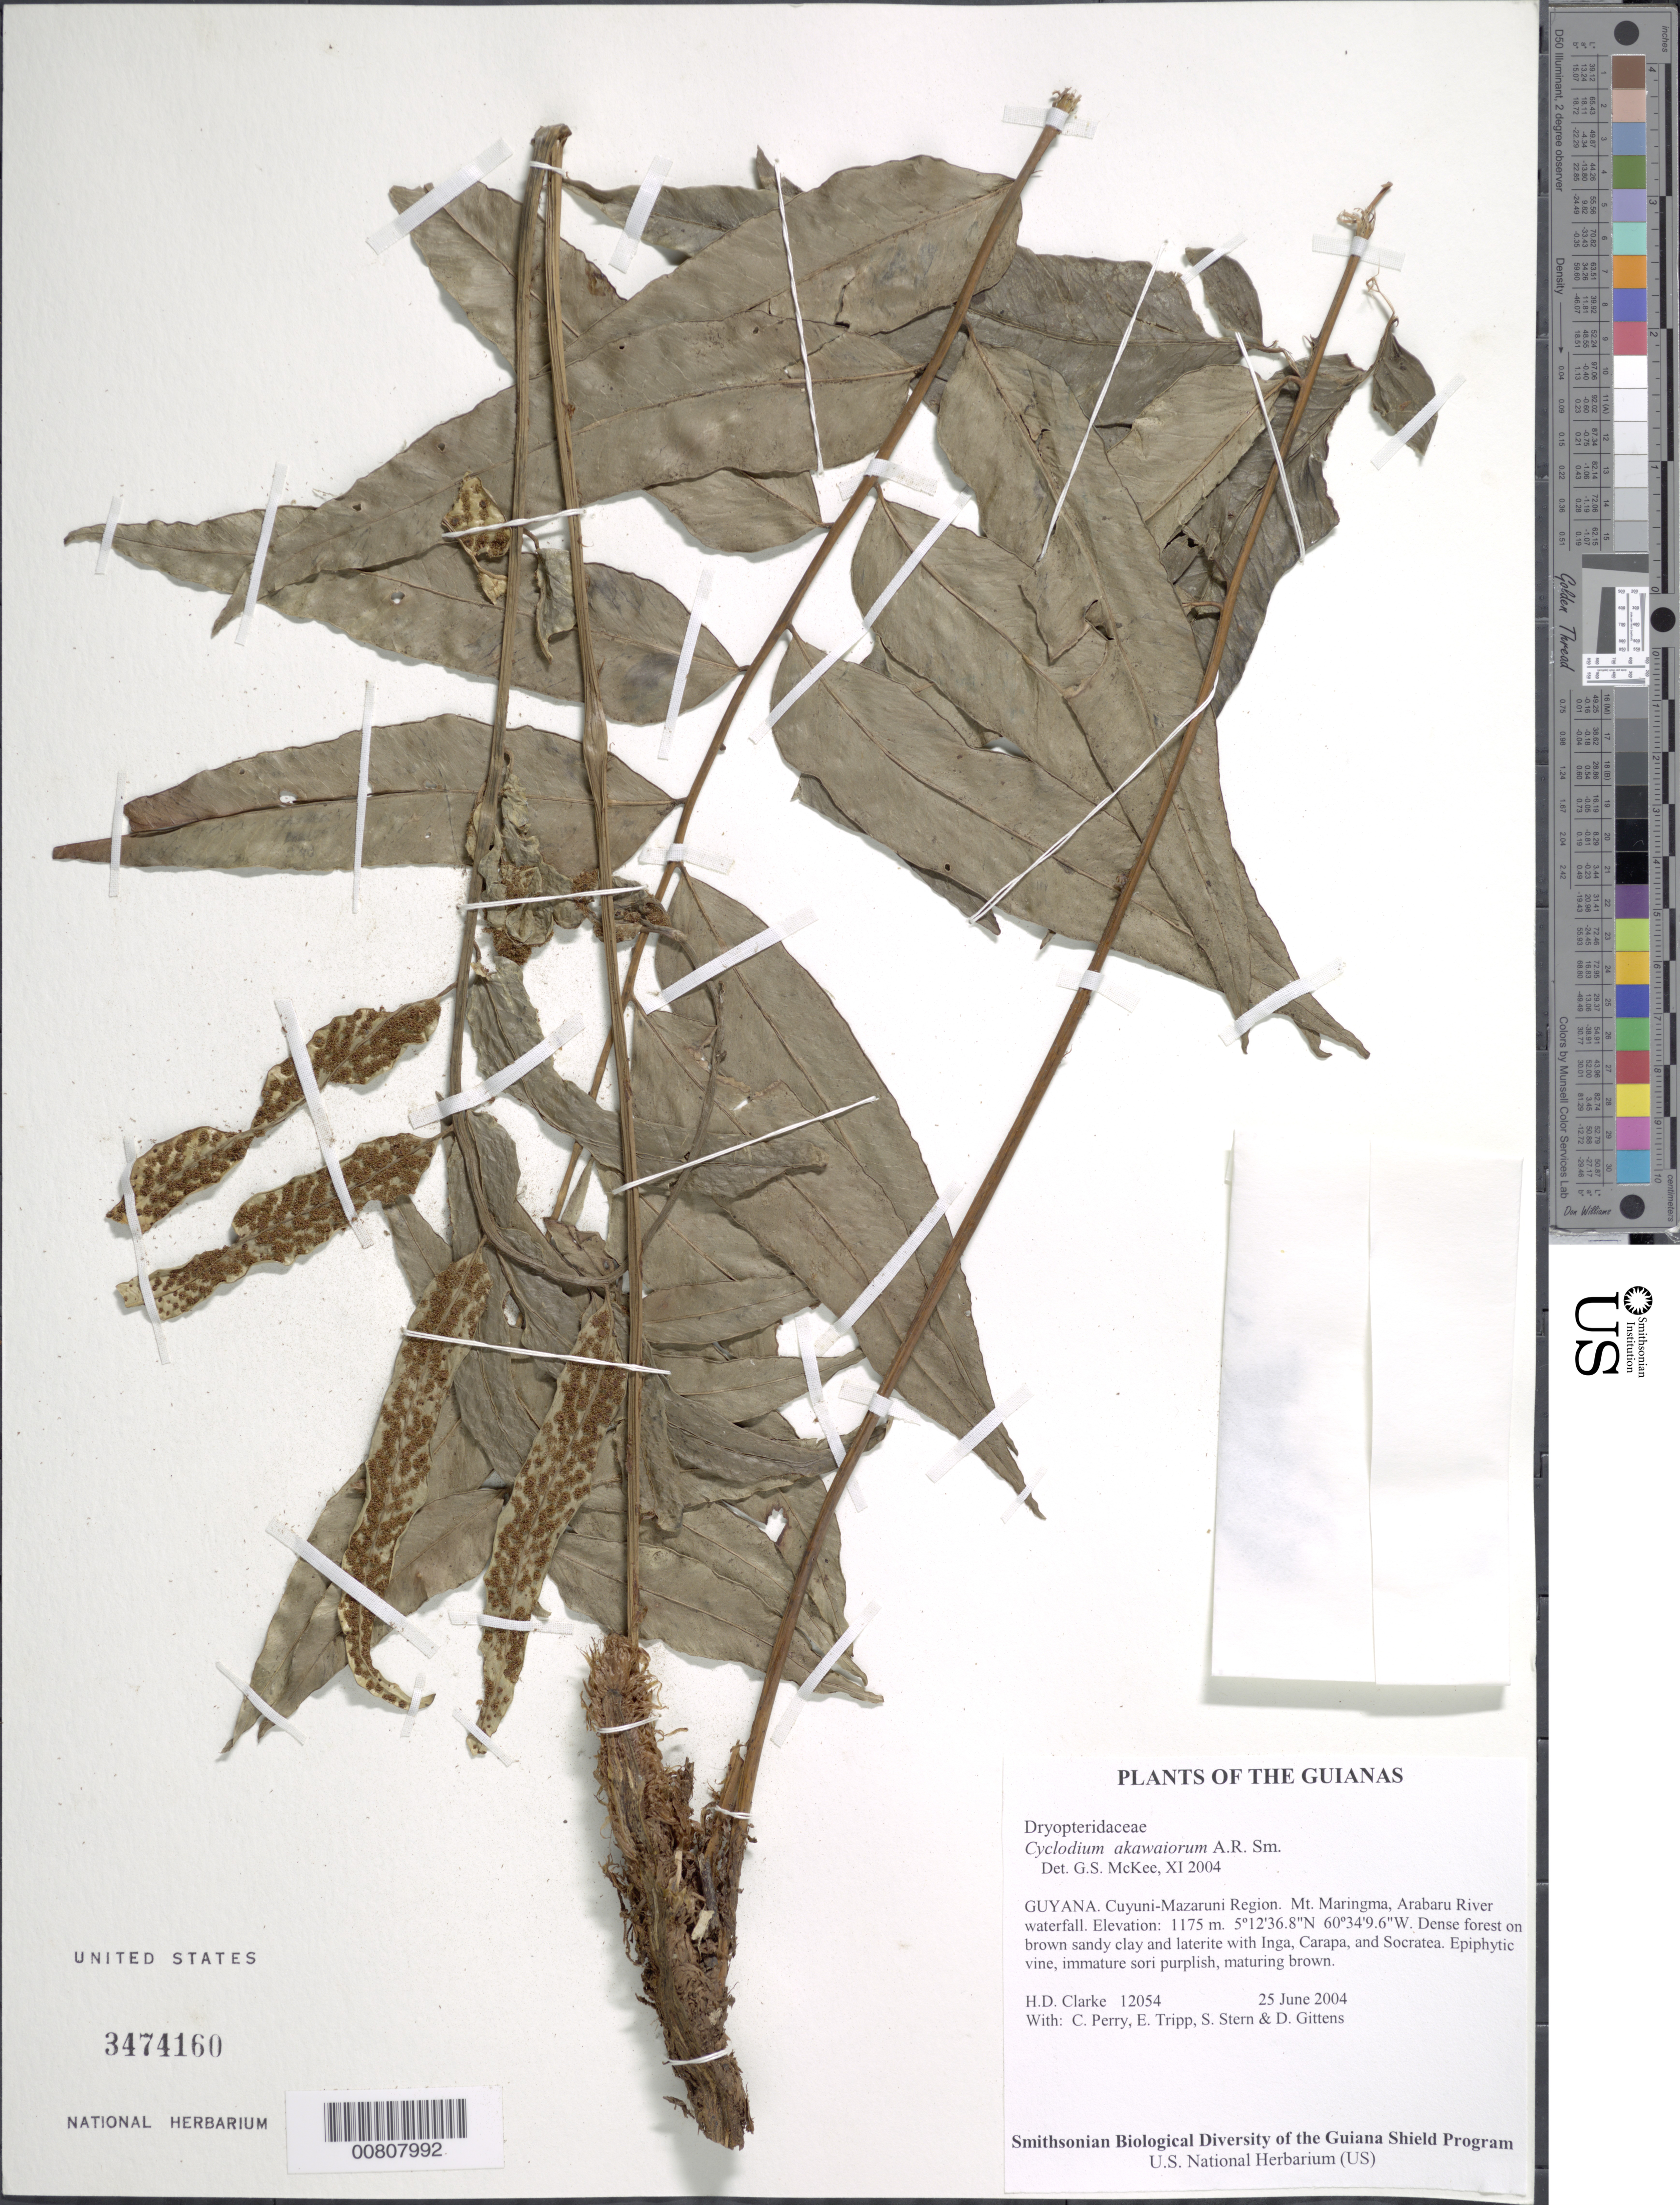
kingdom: Plantae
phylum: Tracheophyta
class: Polypodiopsida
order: Polypodiales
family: Dryopteridaceae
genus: Cyclodium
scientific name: Cyclodium akawaiorum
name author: A.R. Sm.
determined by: McKee, G. S., (US), NMNH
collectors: H. D. Clarke, C. Perry, E. Tripp, S. R. Stern & D. Gittens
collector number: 12054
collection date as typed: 25 June 2004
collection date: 2004-06-25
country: Guyana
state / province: Cuyuni-Mazaruni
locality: Mt. Maringma, Arabaru River waterfall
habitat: Dense forest on brown sandy clay and laterite with Inga, Carapa, and Socratea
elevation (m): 1175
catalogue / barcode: US 3474160